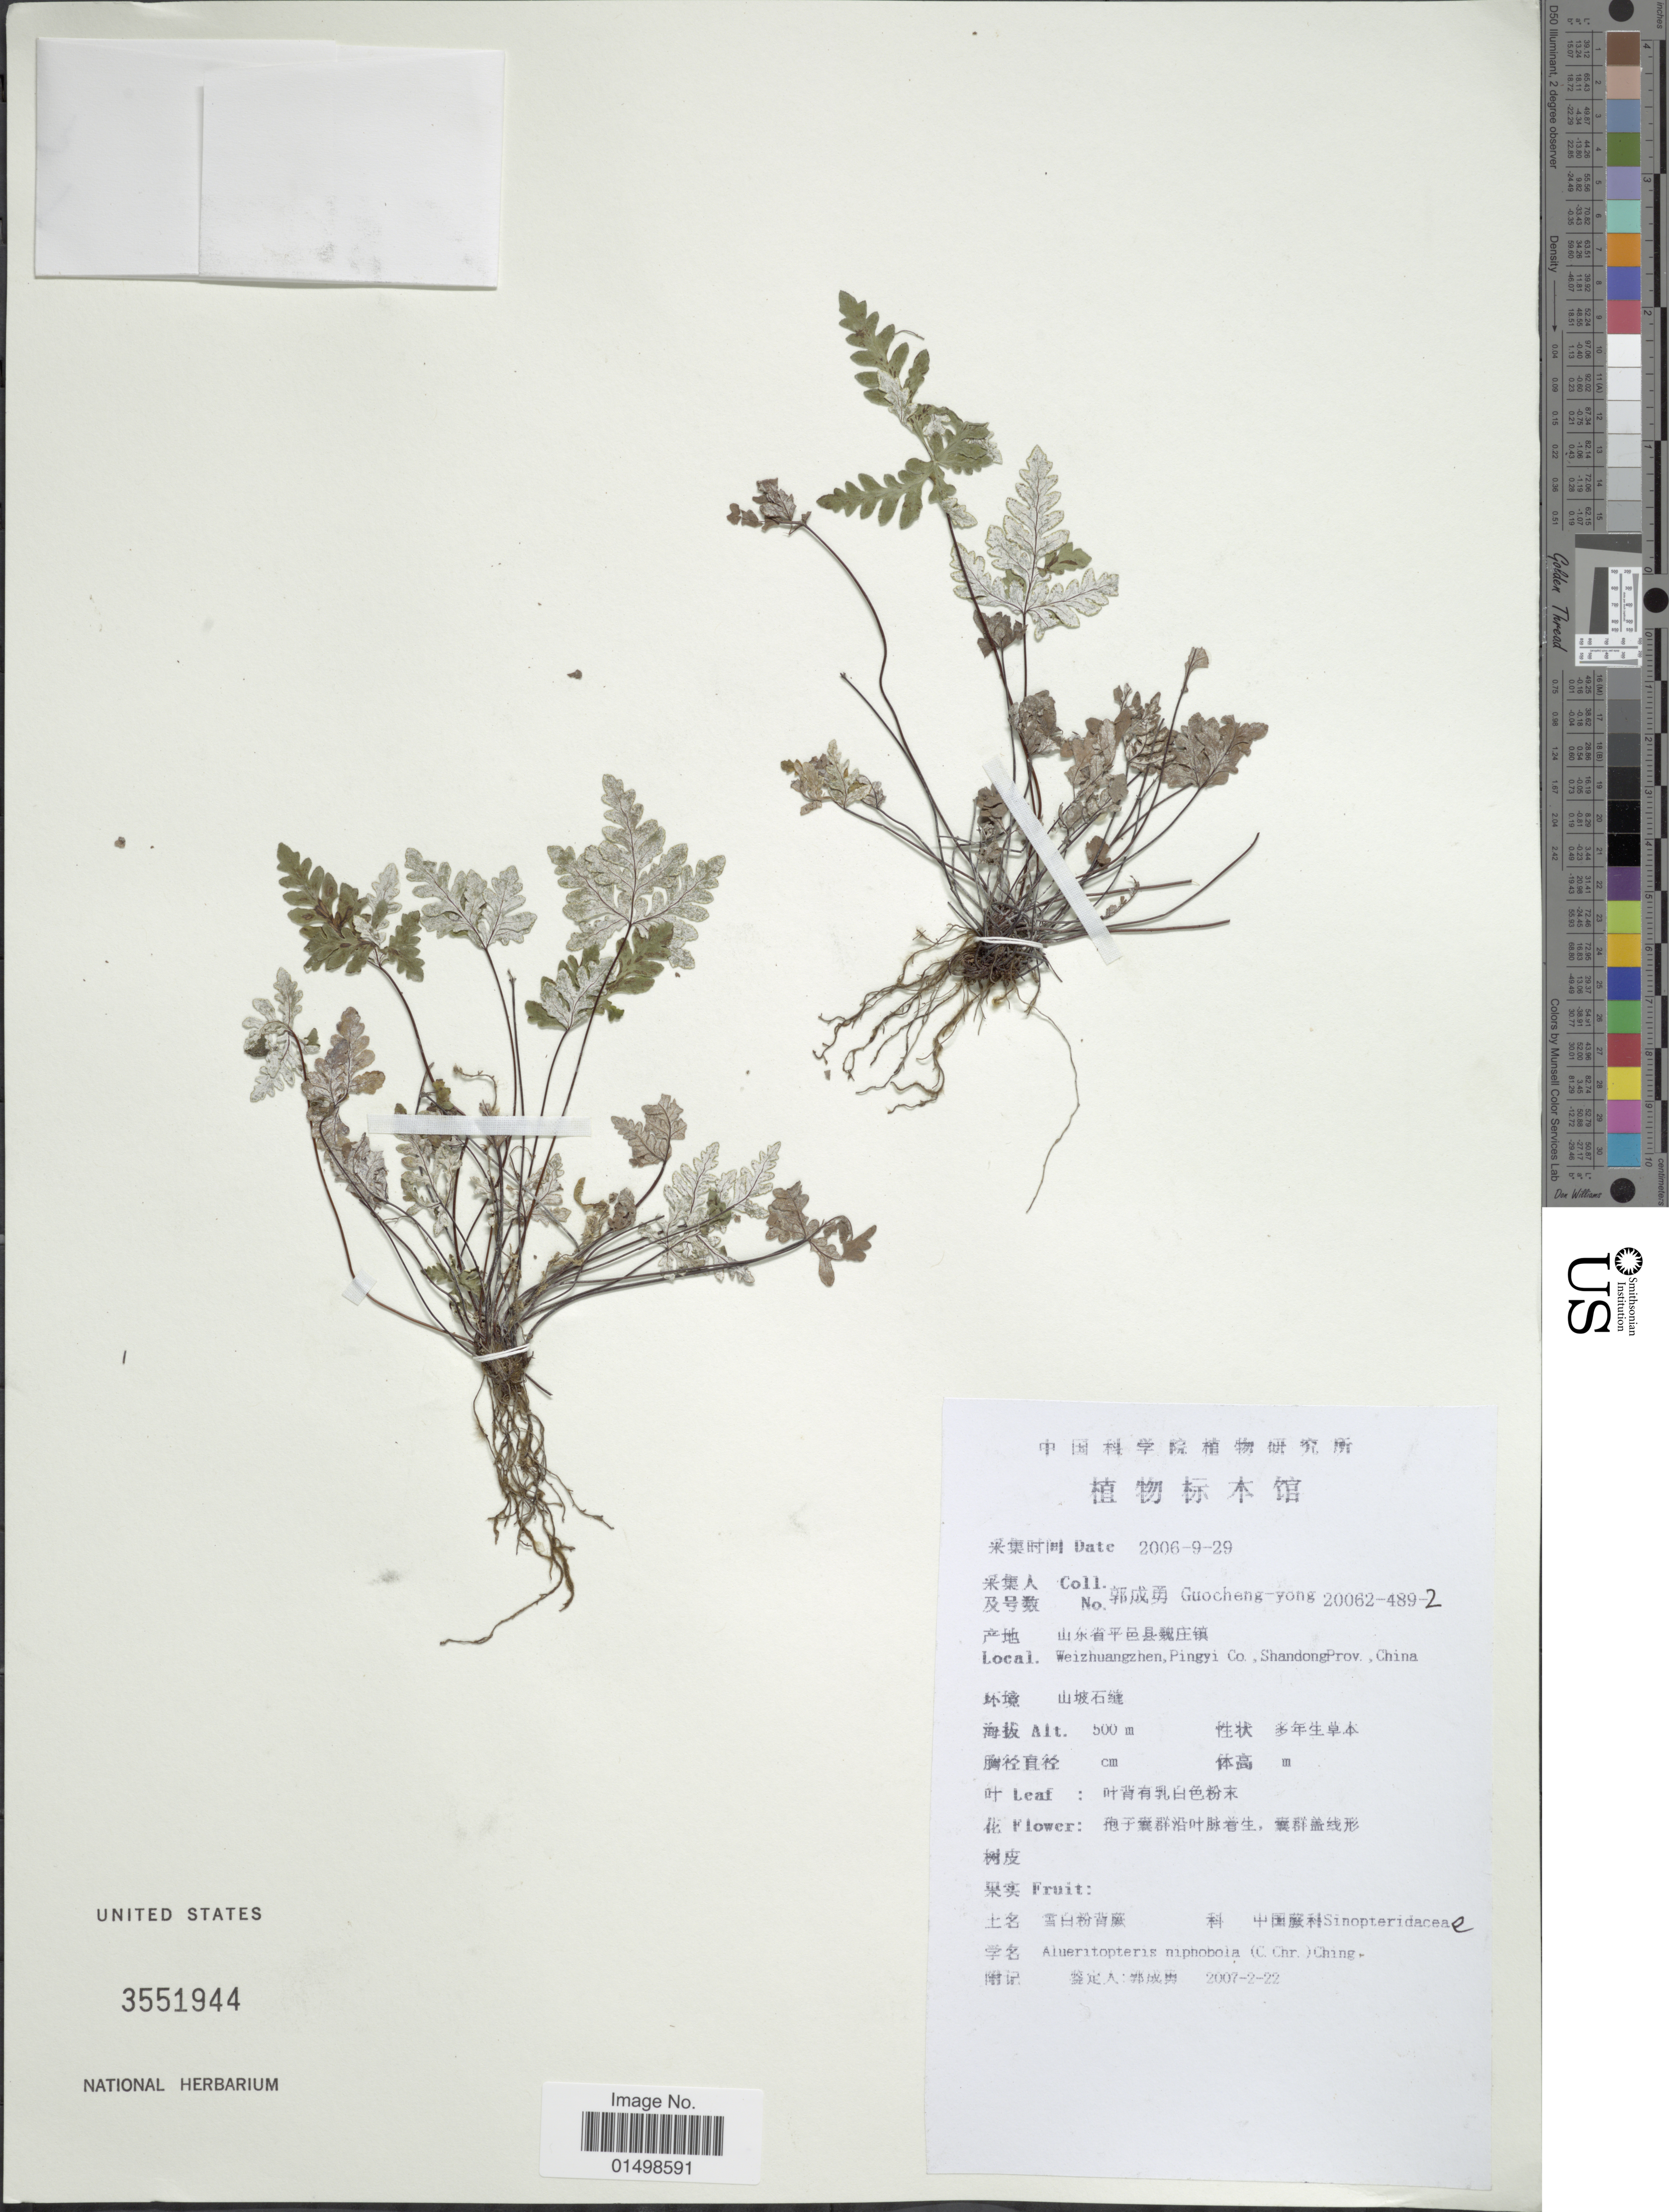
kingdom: Plantae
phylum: Tracheophyta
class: Polypodiopsida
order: Polypodiales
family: Pteridaceae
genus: Aleuritopteris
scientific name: Aleuritopteris niphobola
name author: (C. Chr.) Ching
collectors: Guo cheng-yong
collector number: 20062-489-2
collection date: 2006-09-29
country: China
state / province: Shandong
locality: Weizhuangzhen, Pingyi Co., ShandongProv., China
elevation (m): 500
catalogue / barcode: US 3551944